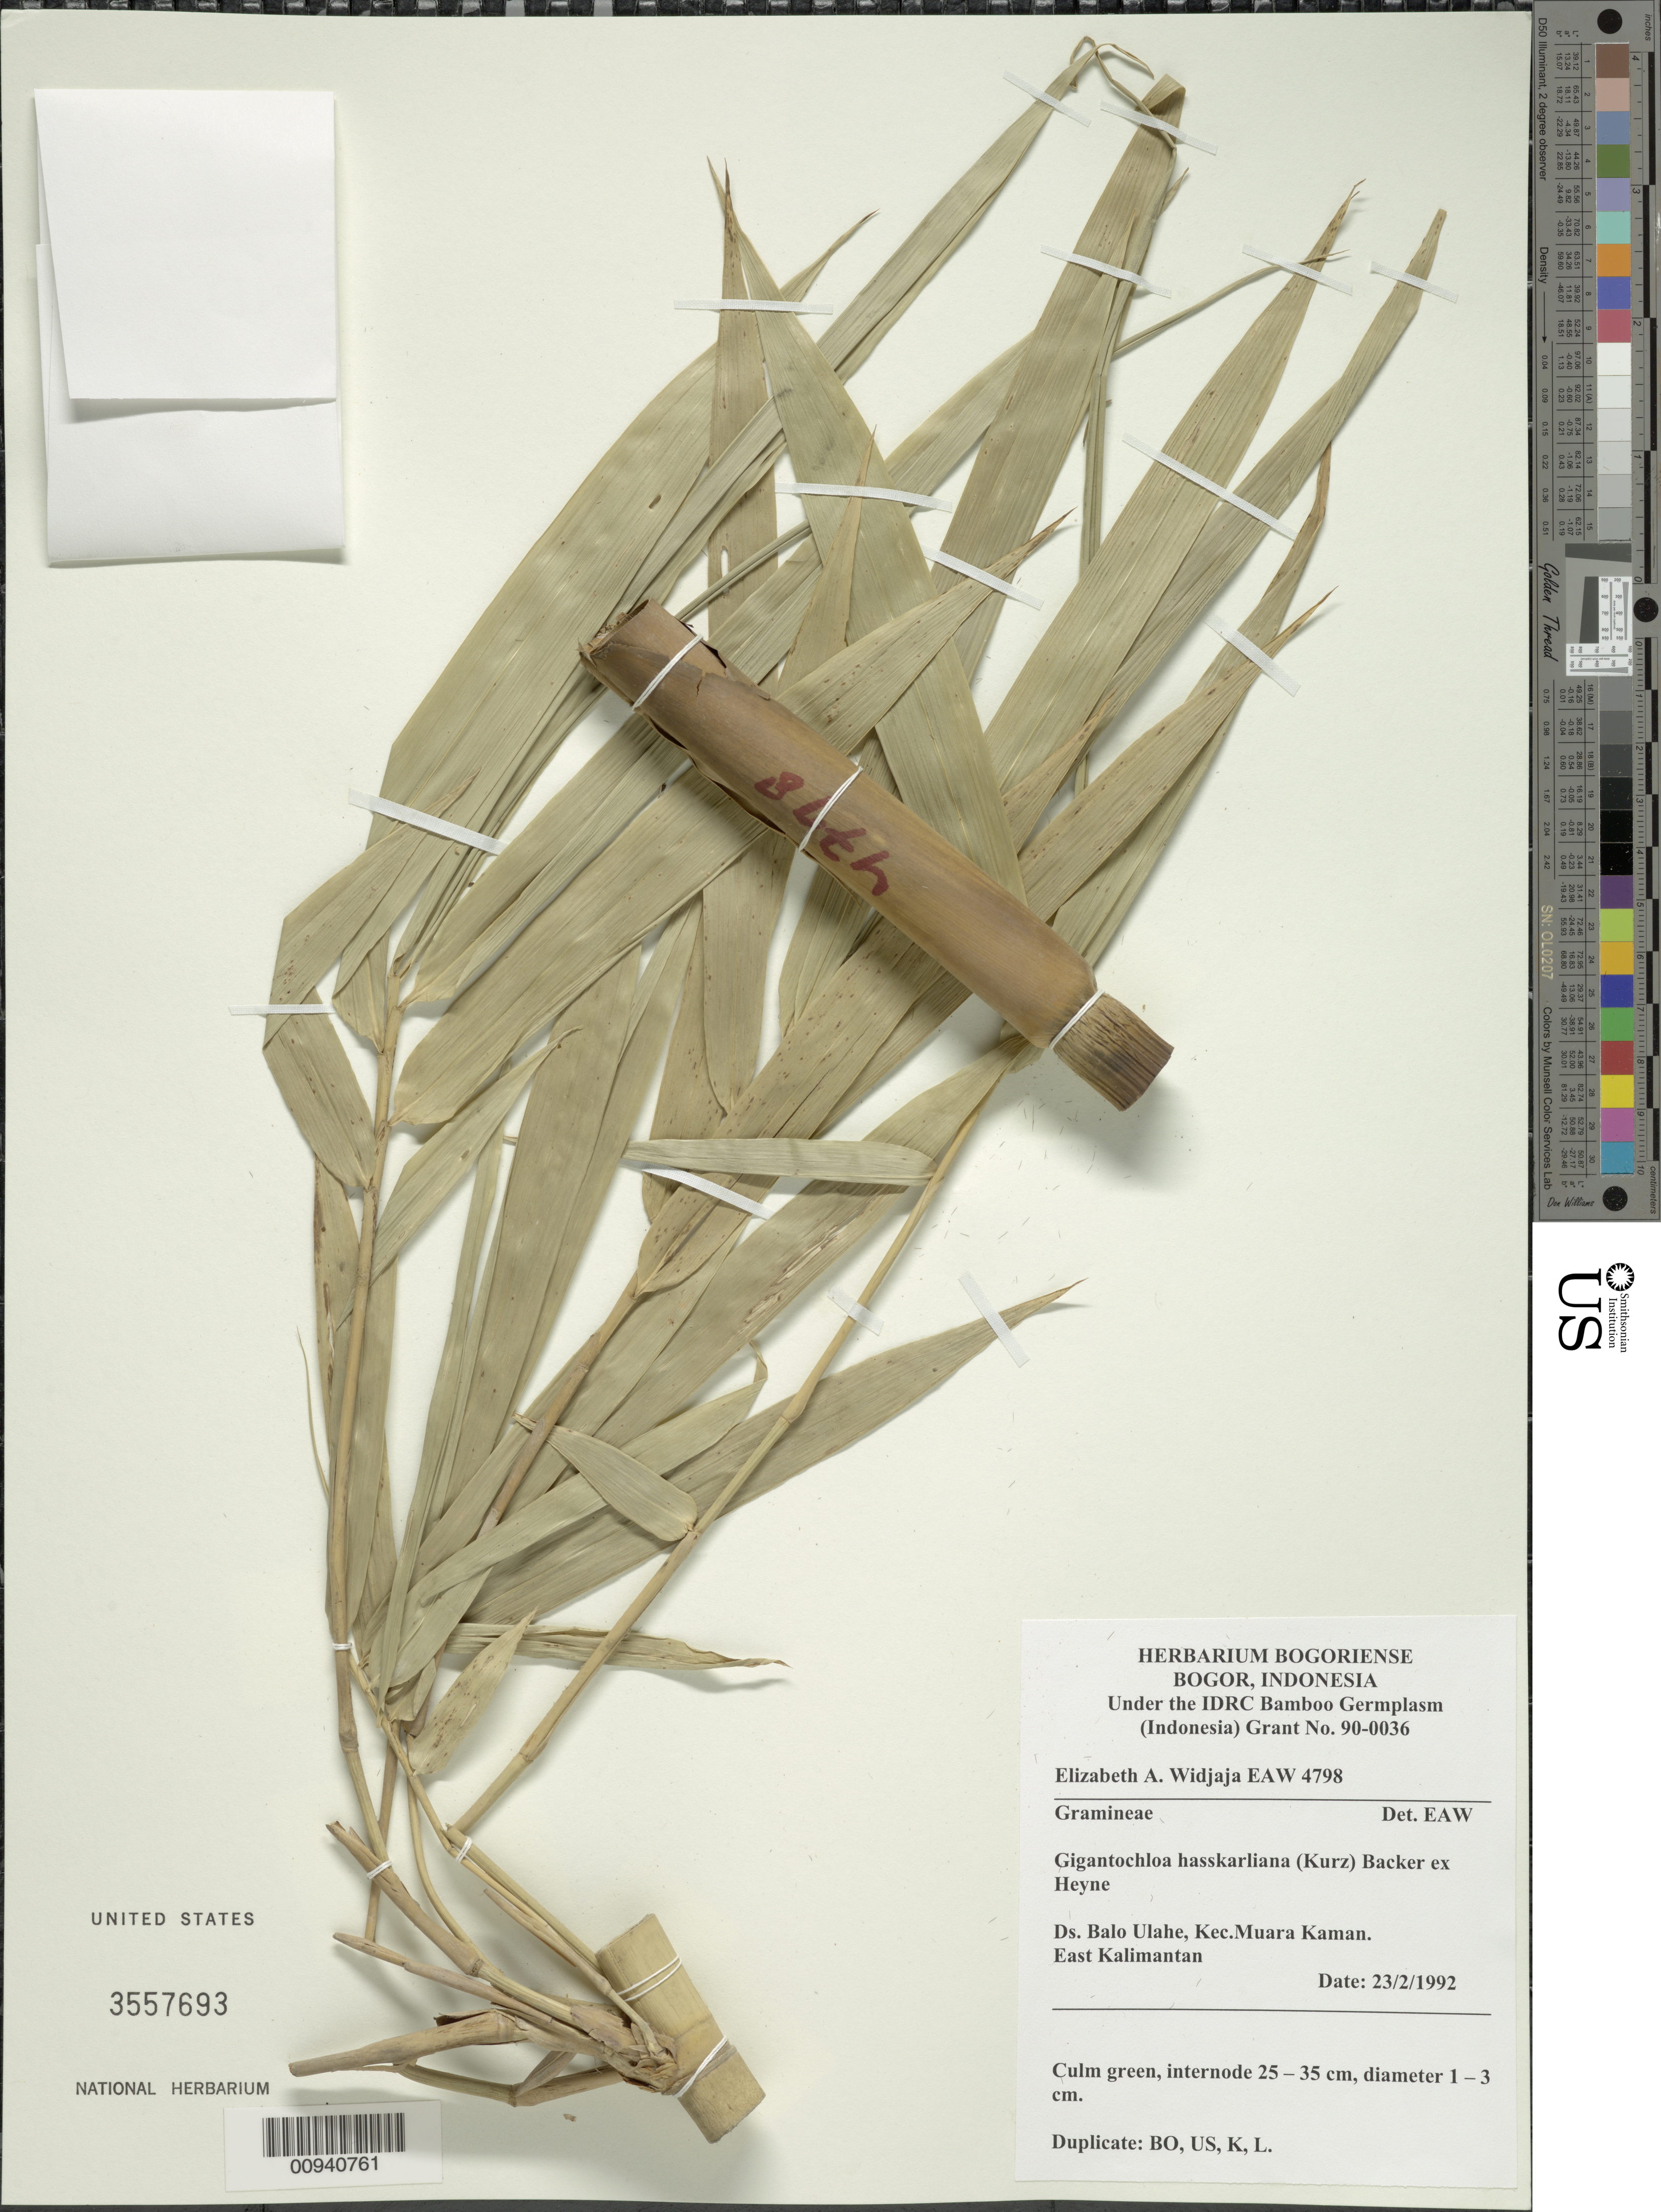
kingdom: Plantae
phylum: Tracheophyta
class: Liliopsida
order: Poales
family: Poaceae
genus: Gigantochloa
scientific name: Gigantochloa hasskarliana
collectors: E. A. Widjaja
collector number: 4798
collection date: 1992-02-23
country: Indonesia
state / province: Kalimantan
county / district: Kalimantan Timur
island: Borneo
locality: Ds. Balo Ulahe, Kec. Muara Kaman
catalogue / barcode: US 3557693